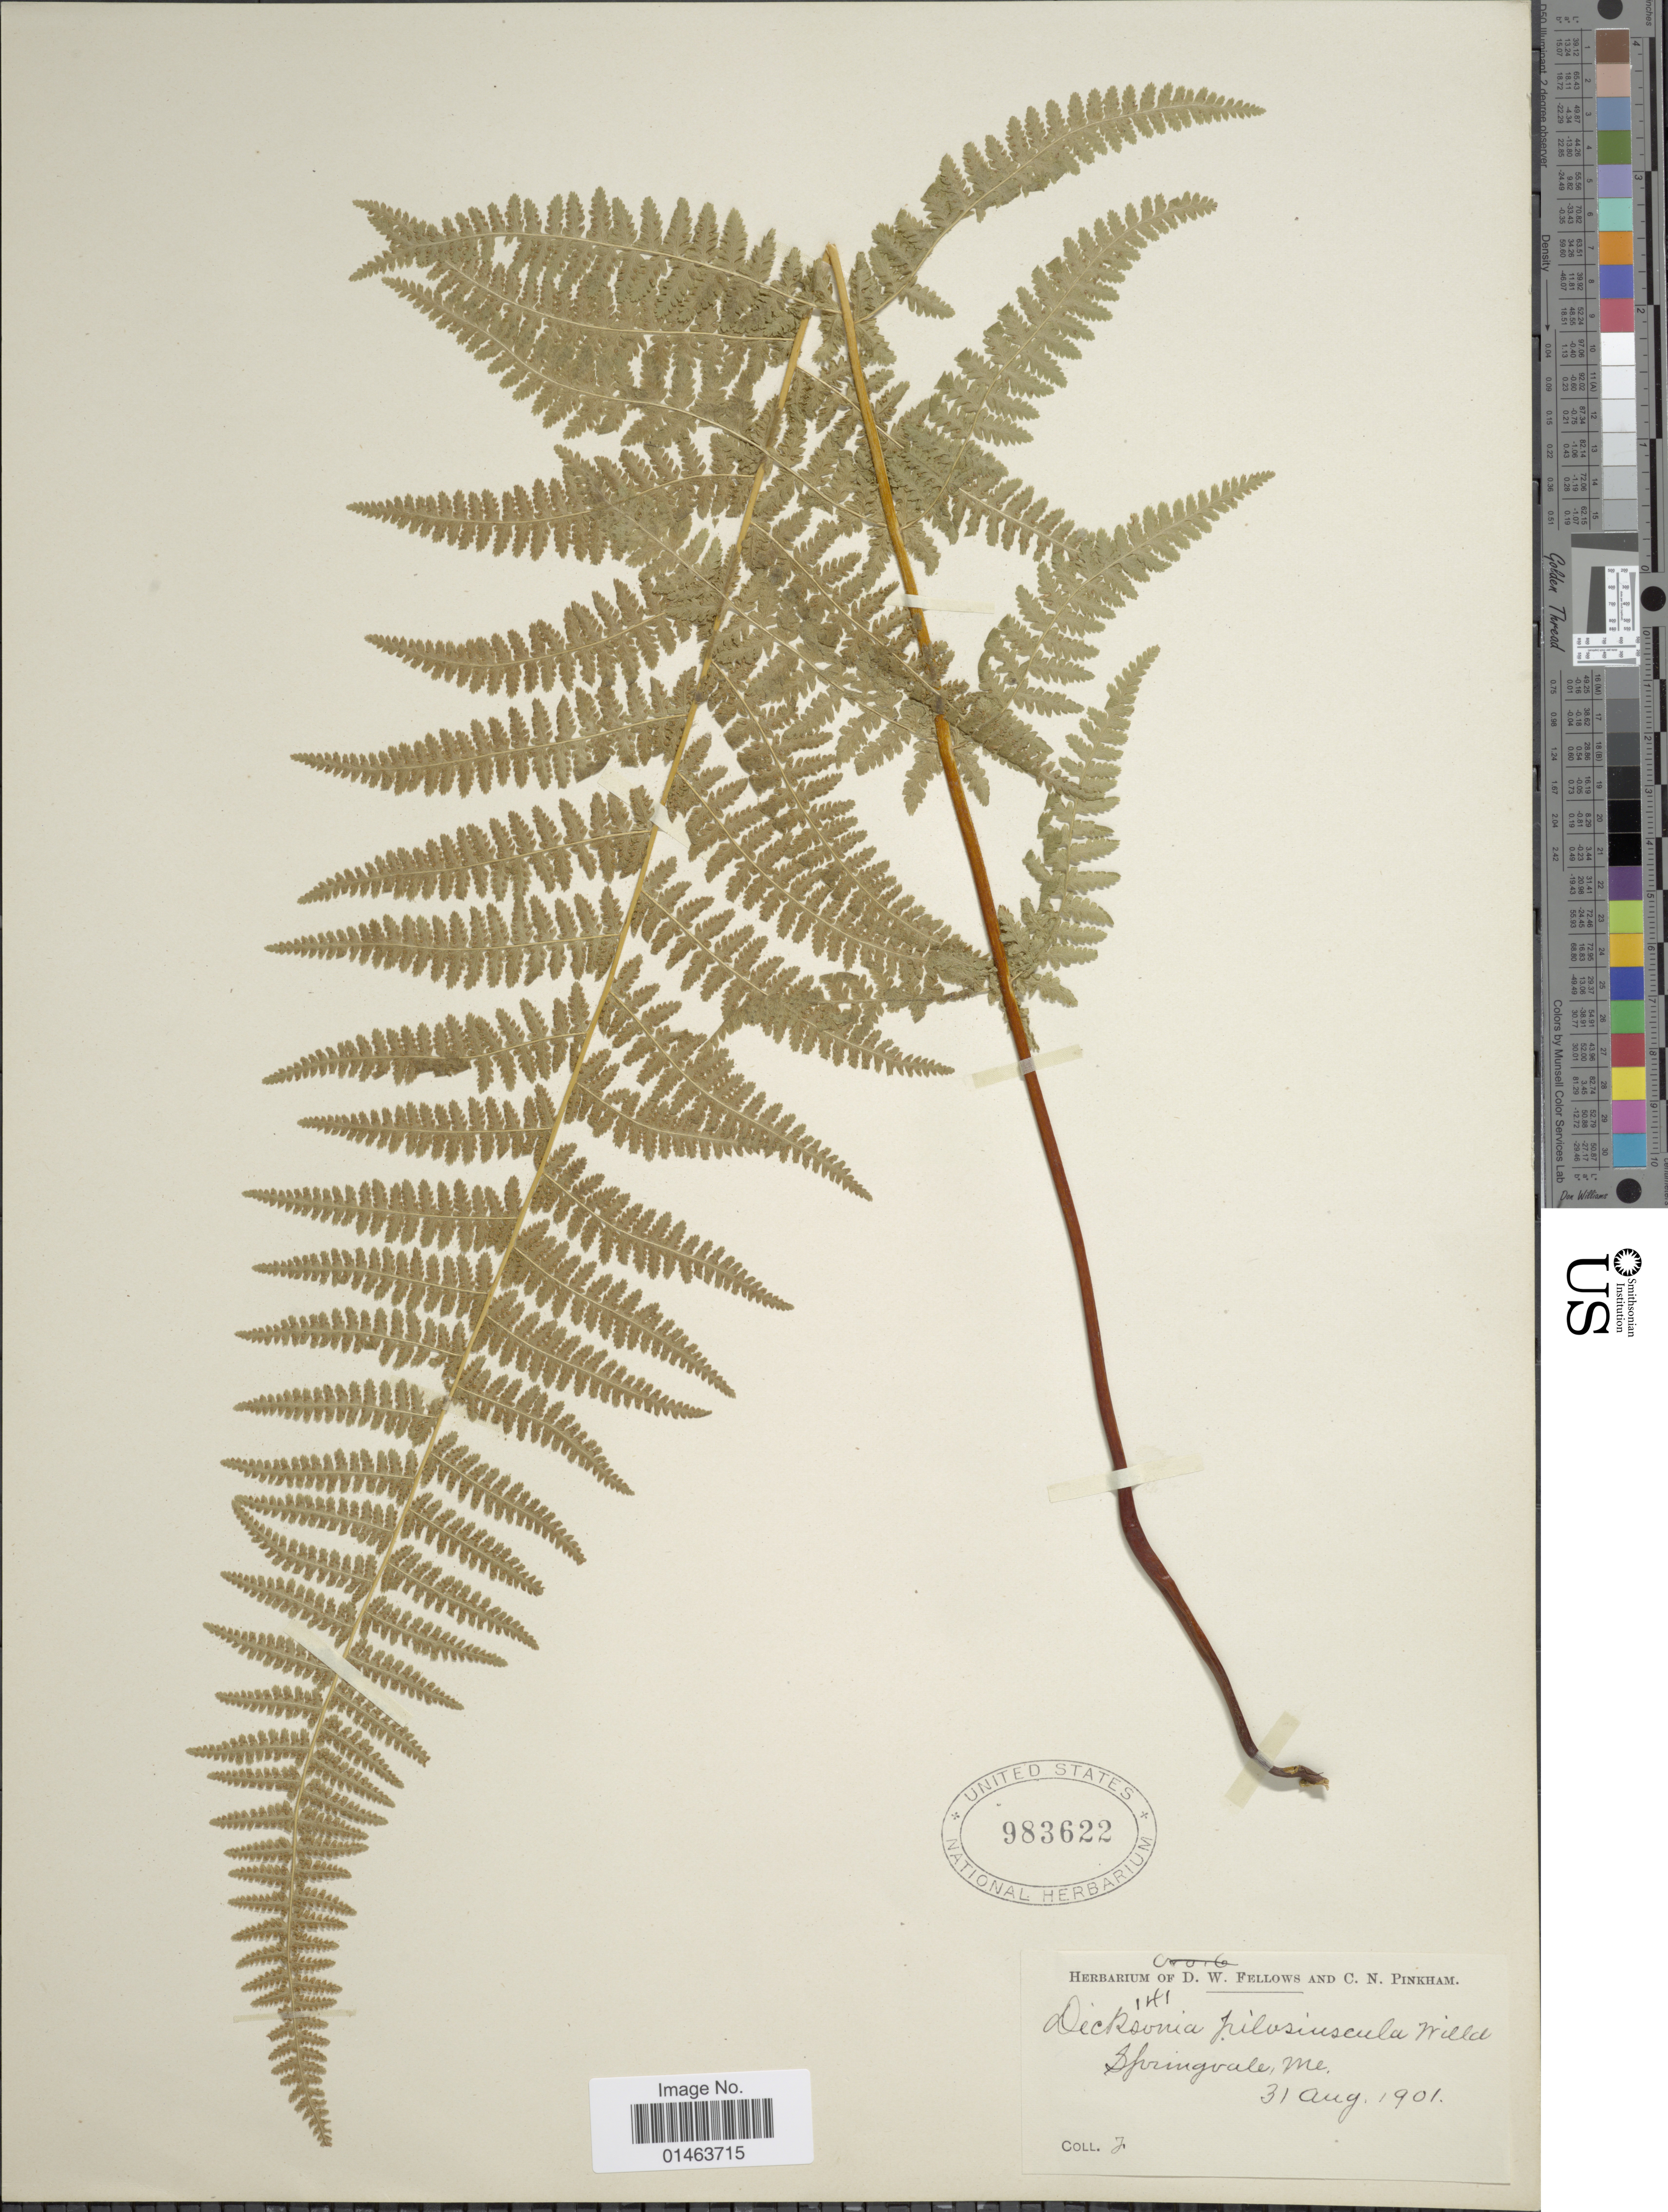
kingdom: Plantae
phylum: Tracheophyta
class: Polypodiopsida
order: Polypodiales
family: Dennstaedtiaceae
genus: Dennstaedtia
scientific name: Dennstaedtia punctilobula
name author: (Michx.) T. Moore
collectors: D. W. Fellows & C. Pinkham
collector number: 141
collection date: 1901-08-31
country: United States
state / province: Maine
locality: Springvale, Maine.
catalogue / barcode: US 983622